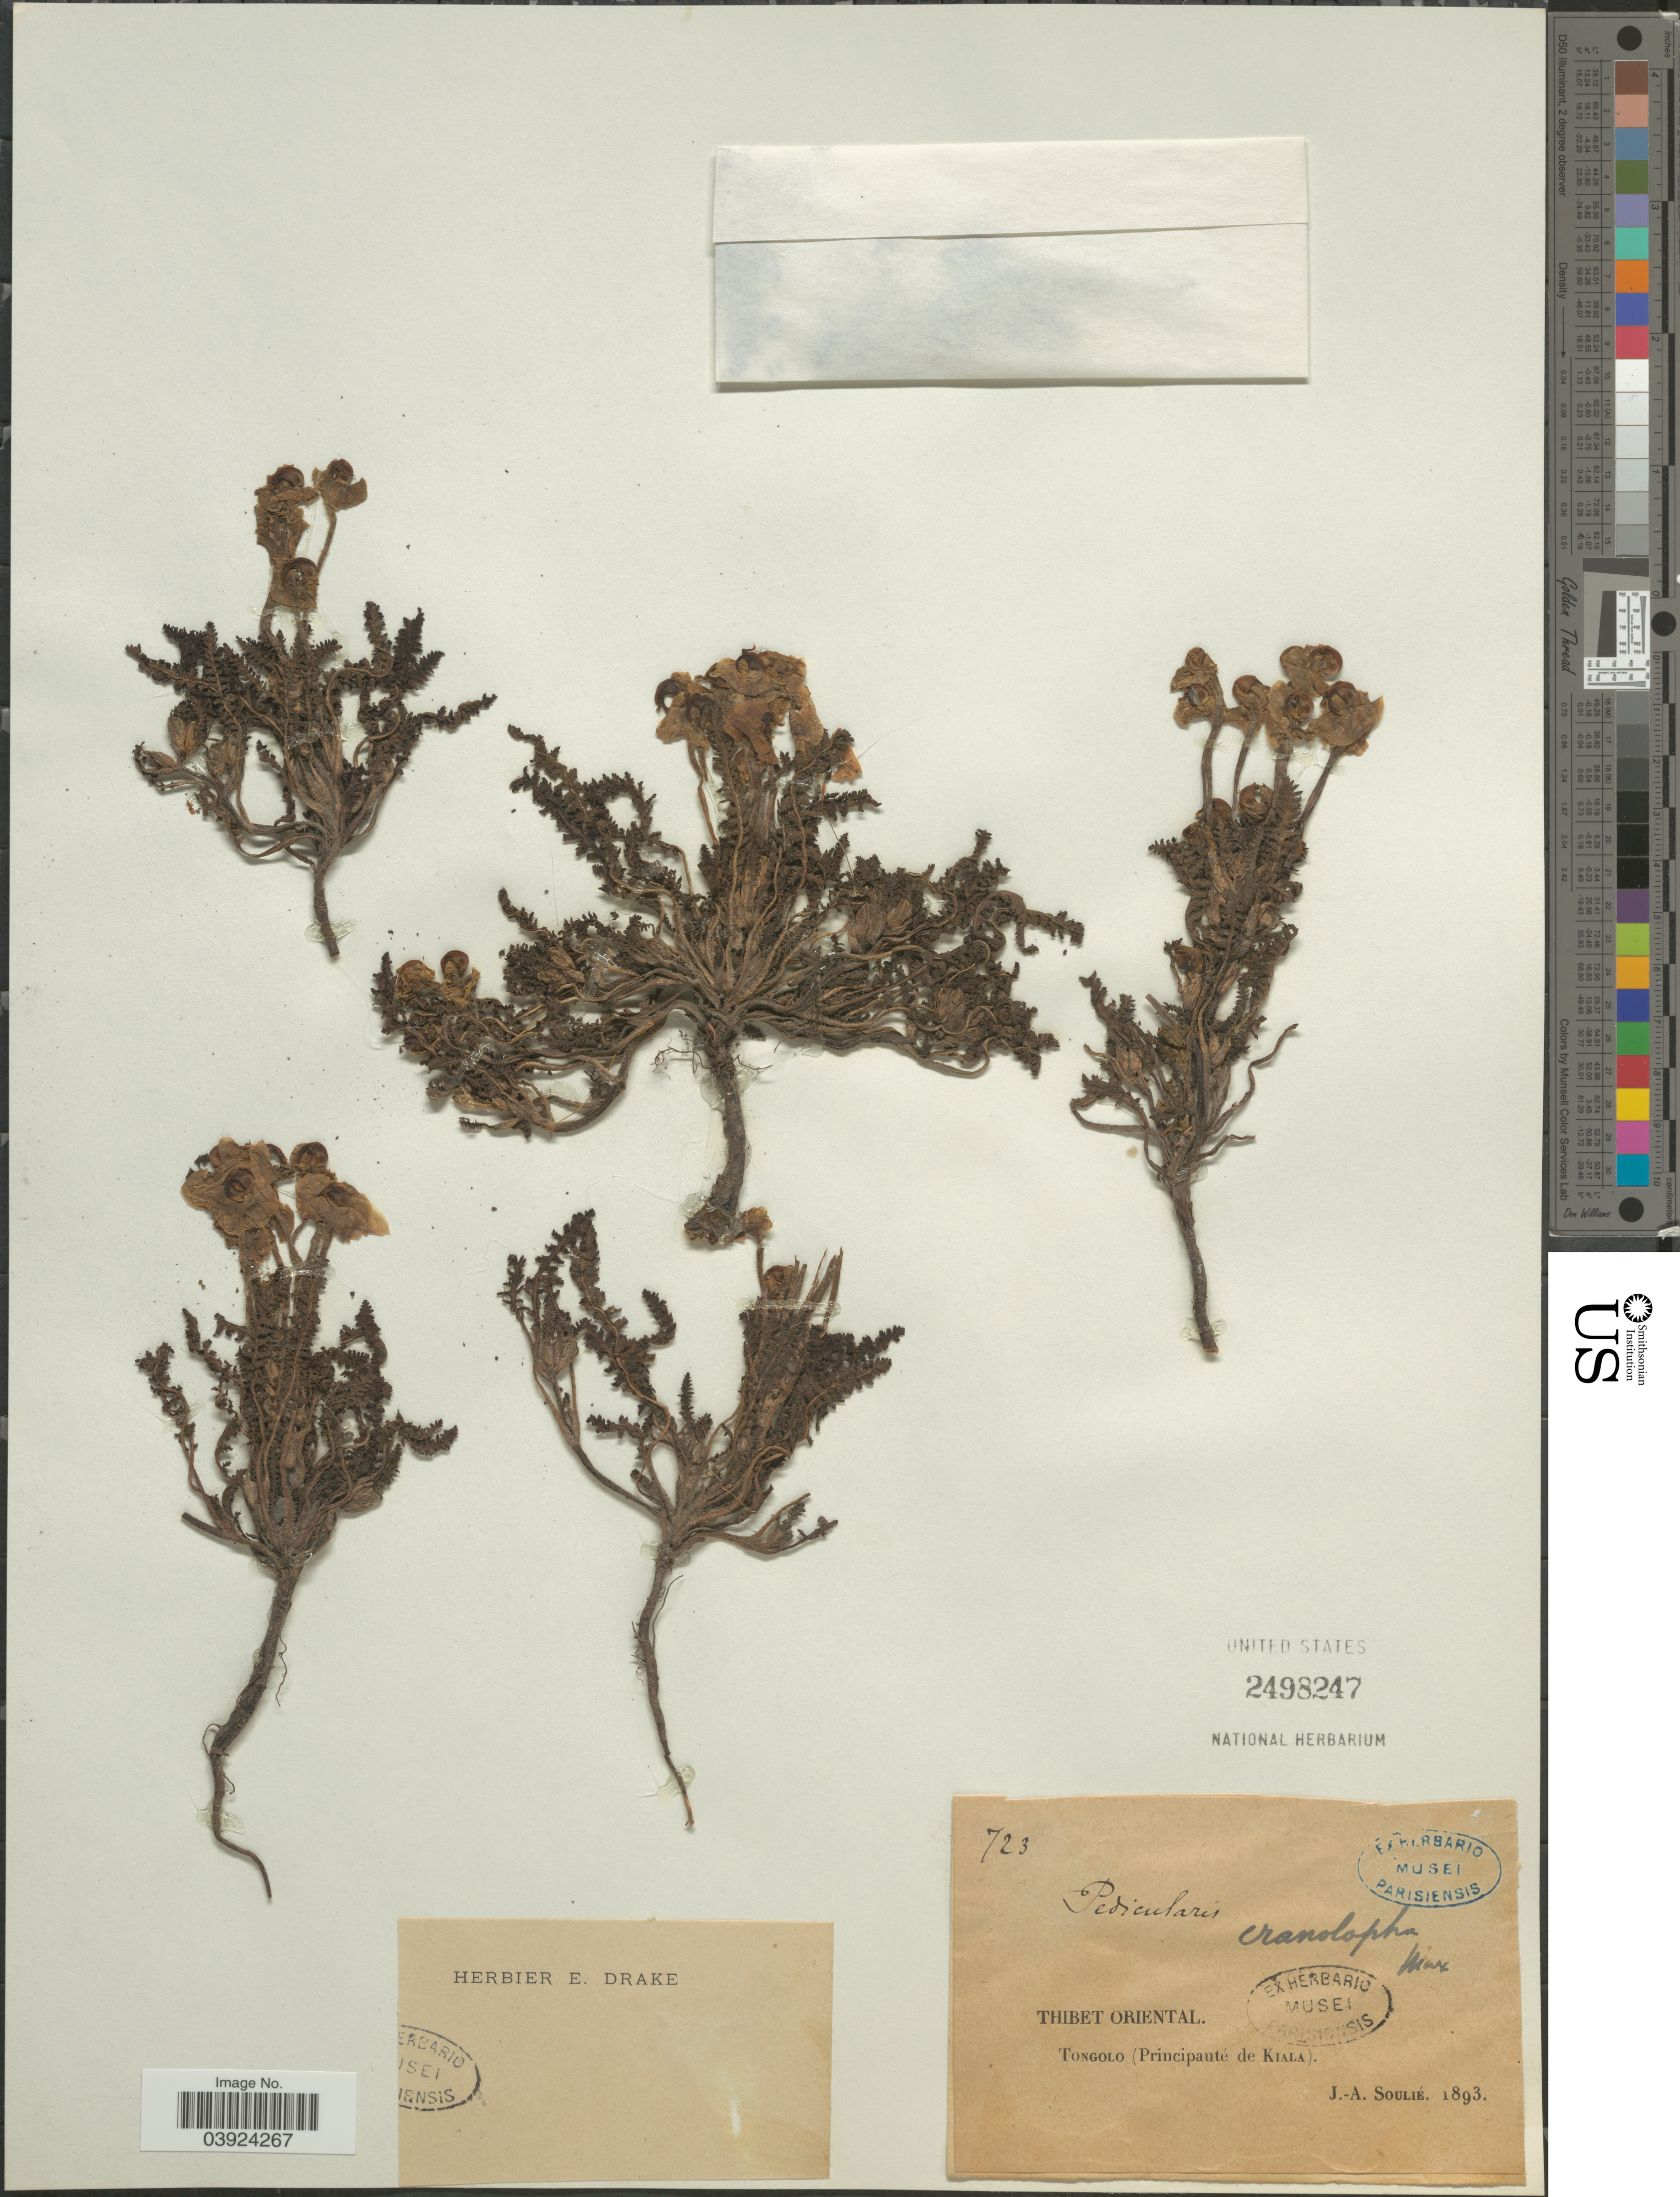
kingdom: Plantae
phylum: Tracheophyta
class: Magnoliopsida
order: Lamiales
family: Orobanchaceae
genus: Pedicularis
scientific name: Pedicularis cranolopha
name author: Maxim.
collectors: J. Soulié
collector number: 723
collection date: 1893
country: China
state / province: Xizang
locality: Thibet Oriental. Tongolo (Principauté de Kiala).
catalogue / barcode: US 2498247